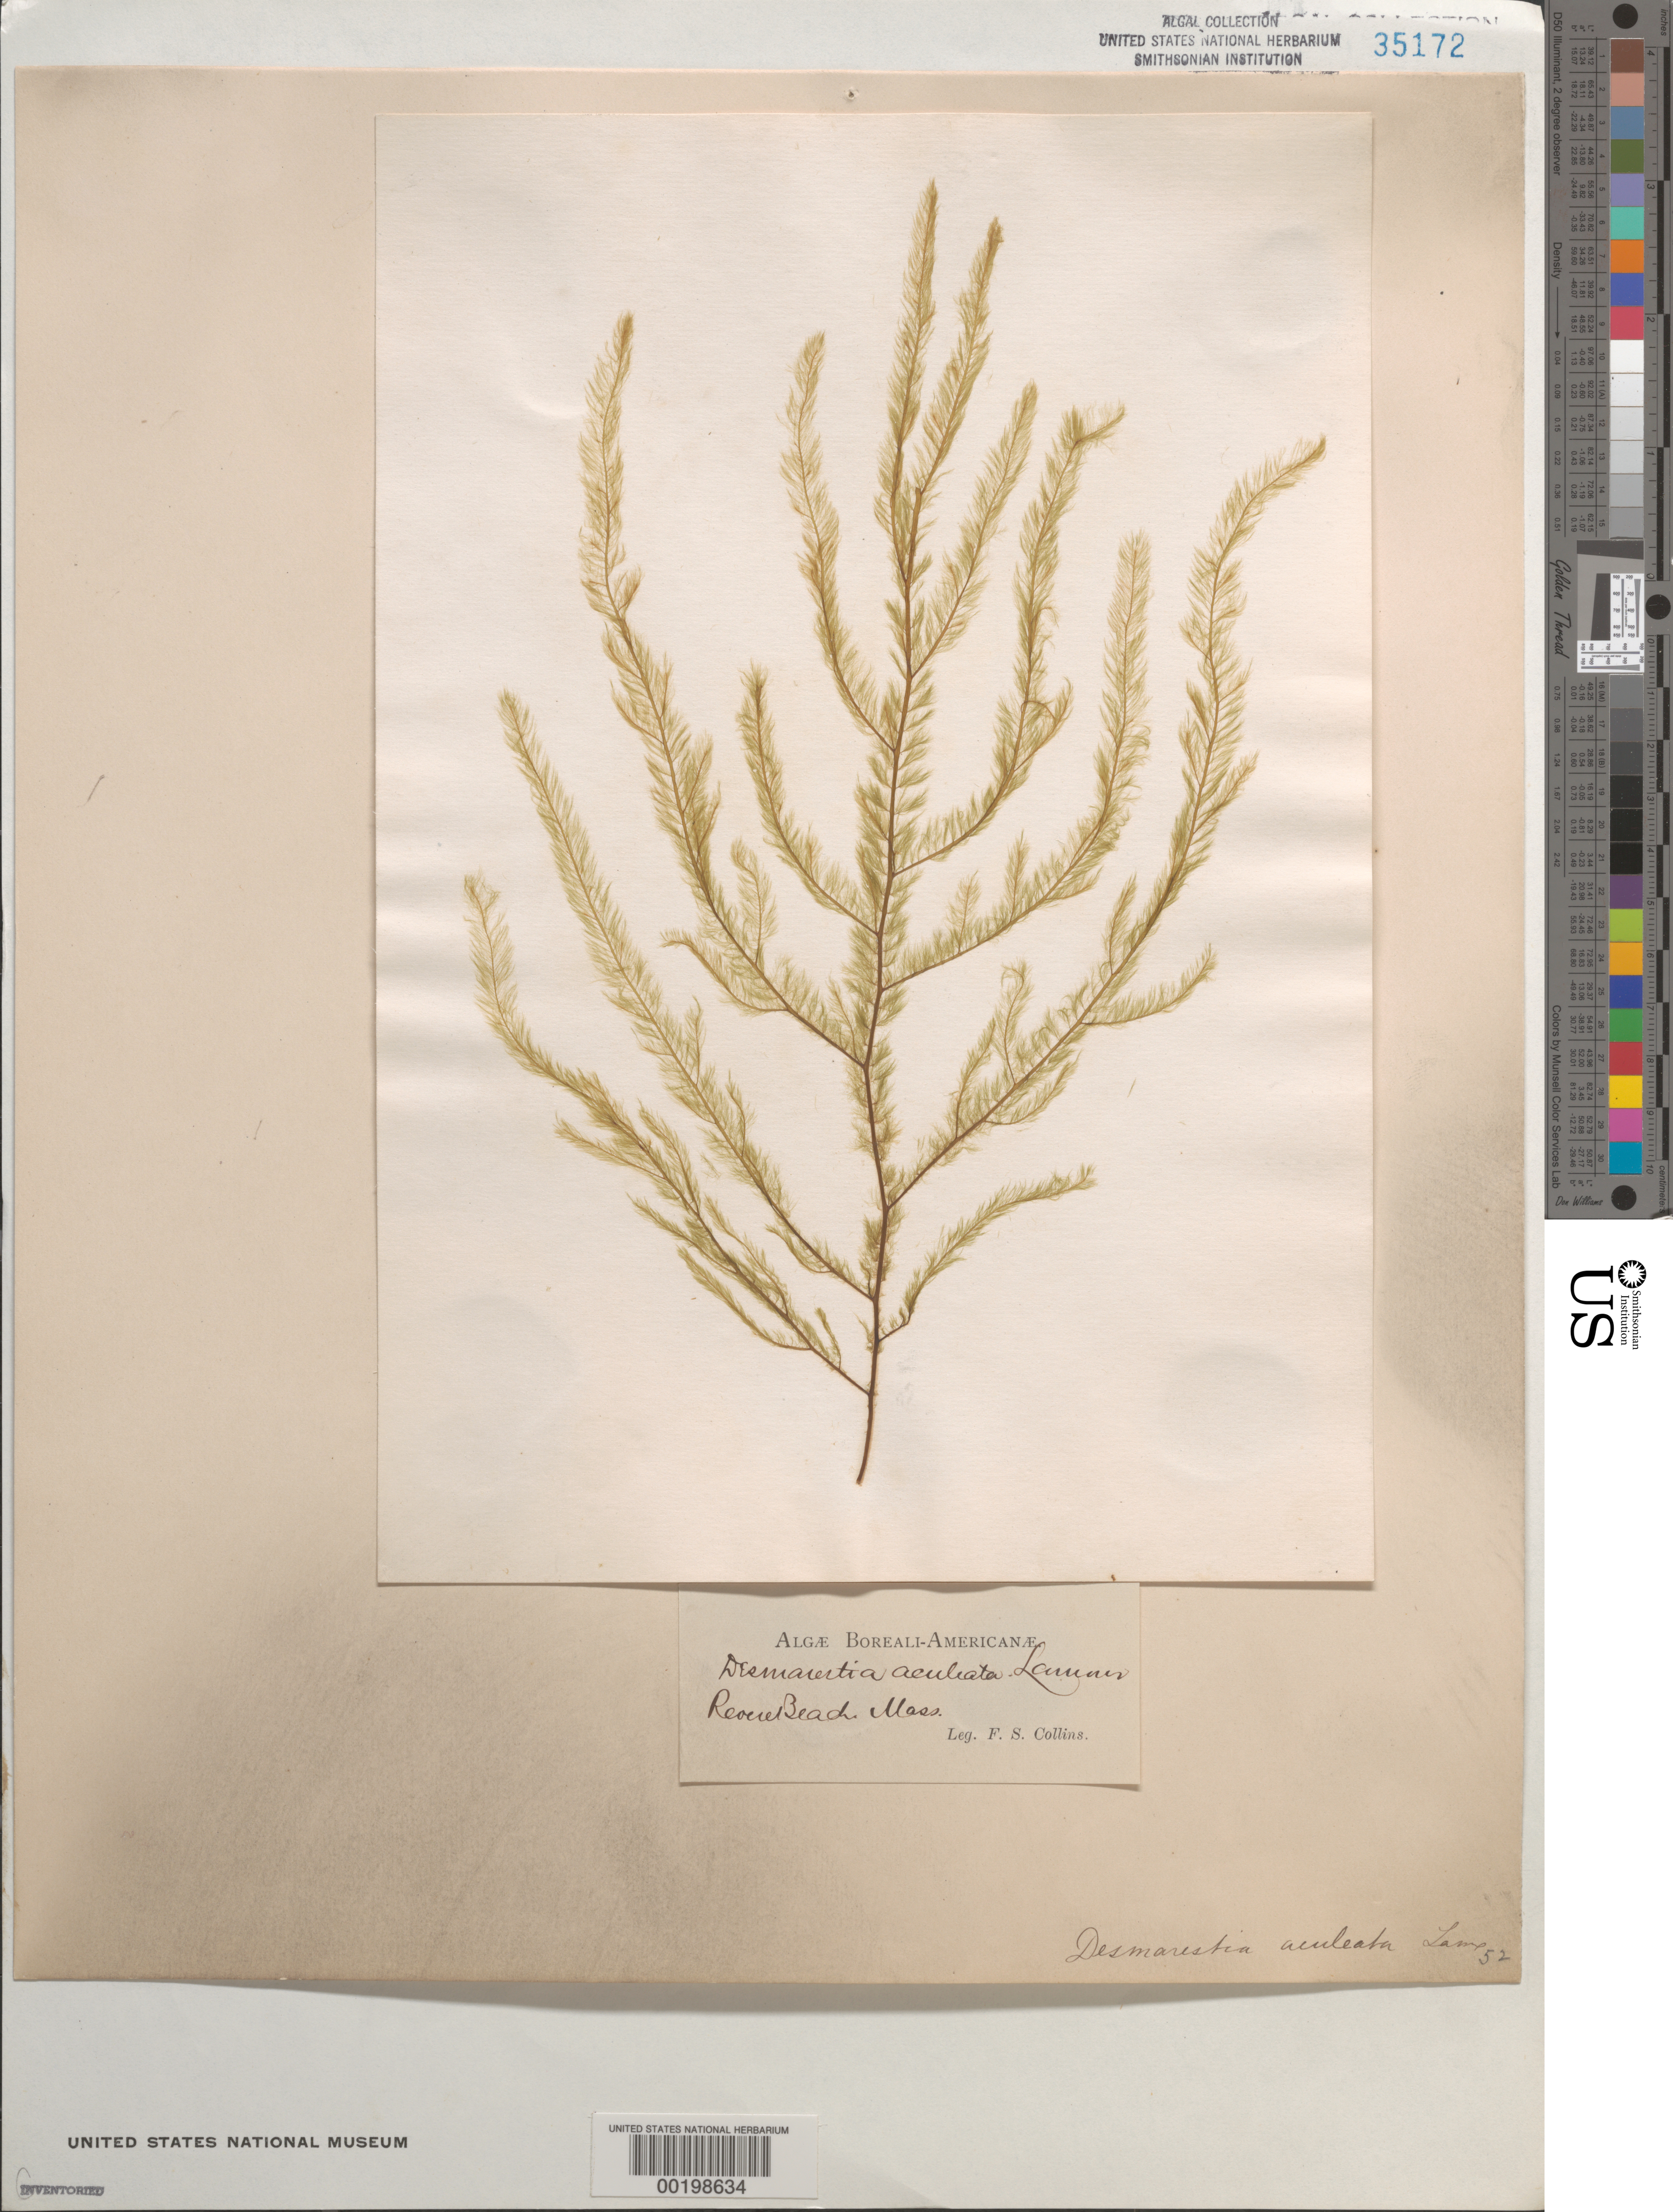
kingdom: Chromista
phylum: Ochrophyta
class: Phaeophyceae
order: Desmarestiales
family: Desmarestiaceae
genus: Desmarestia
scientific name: Desmarestia aculeata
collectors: F. Collins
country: United States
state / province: Massachusetts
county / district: Suffolk County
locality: Revere Beach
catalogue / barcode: US 35172